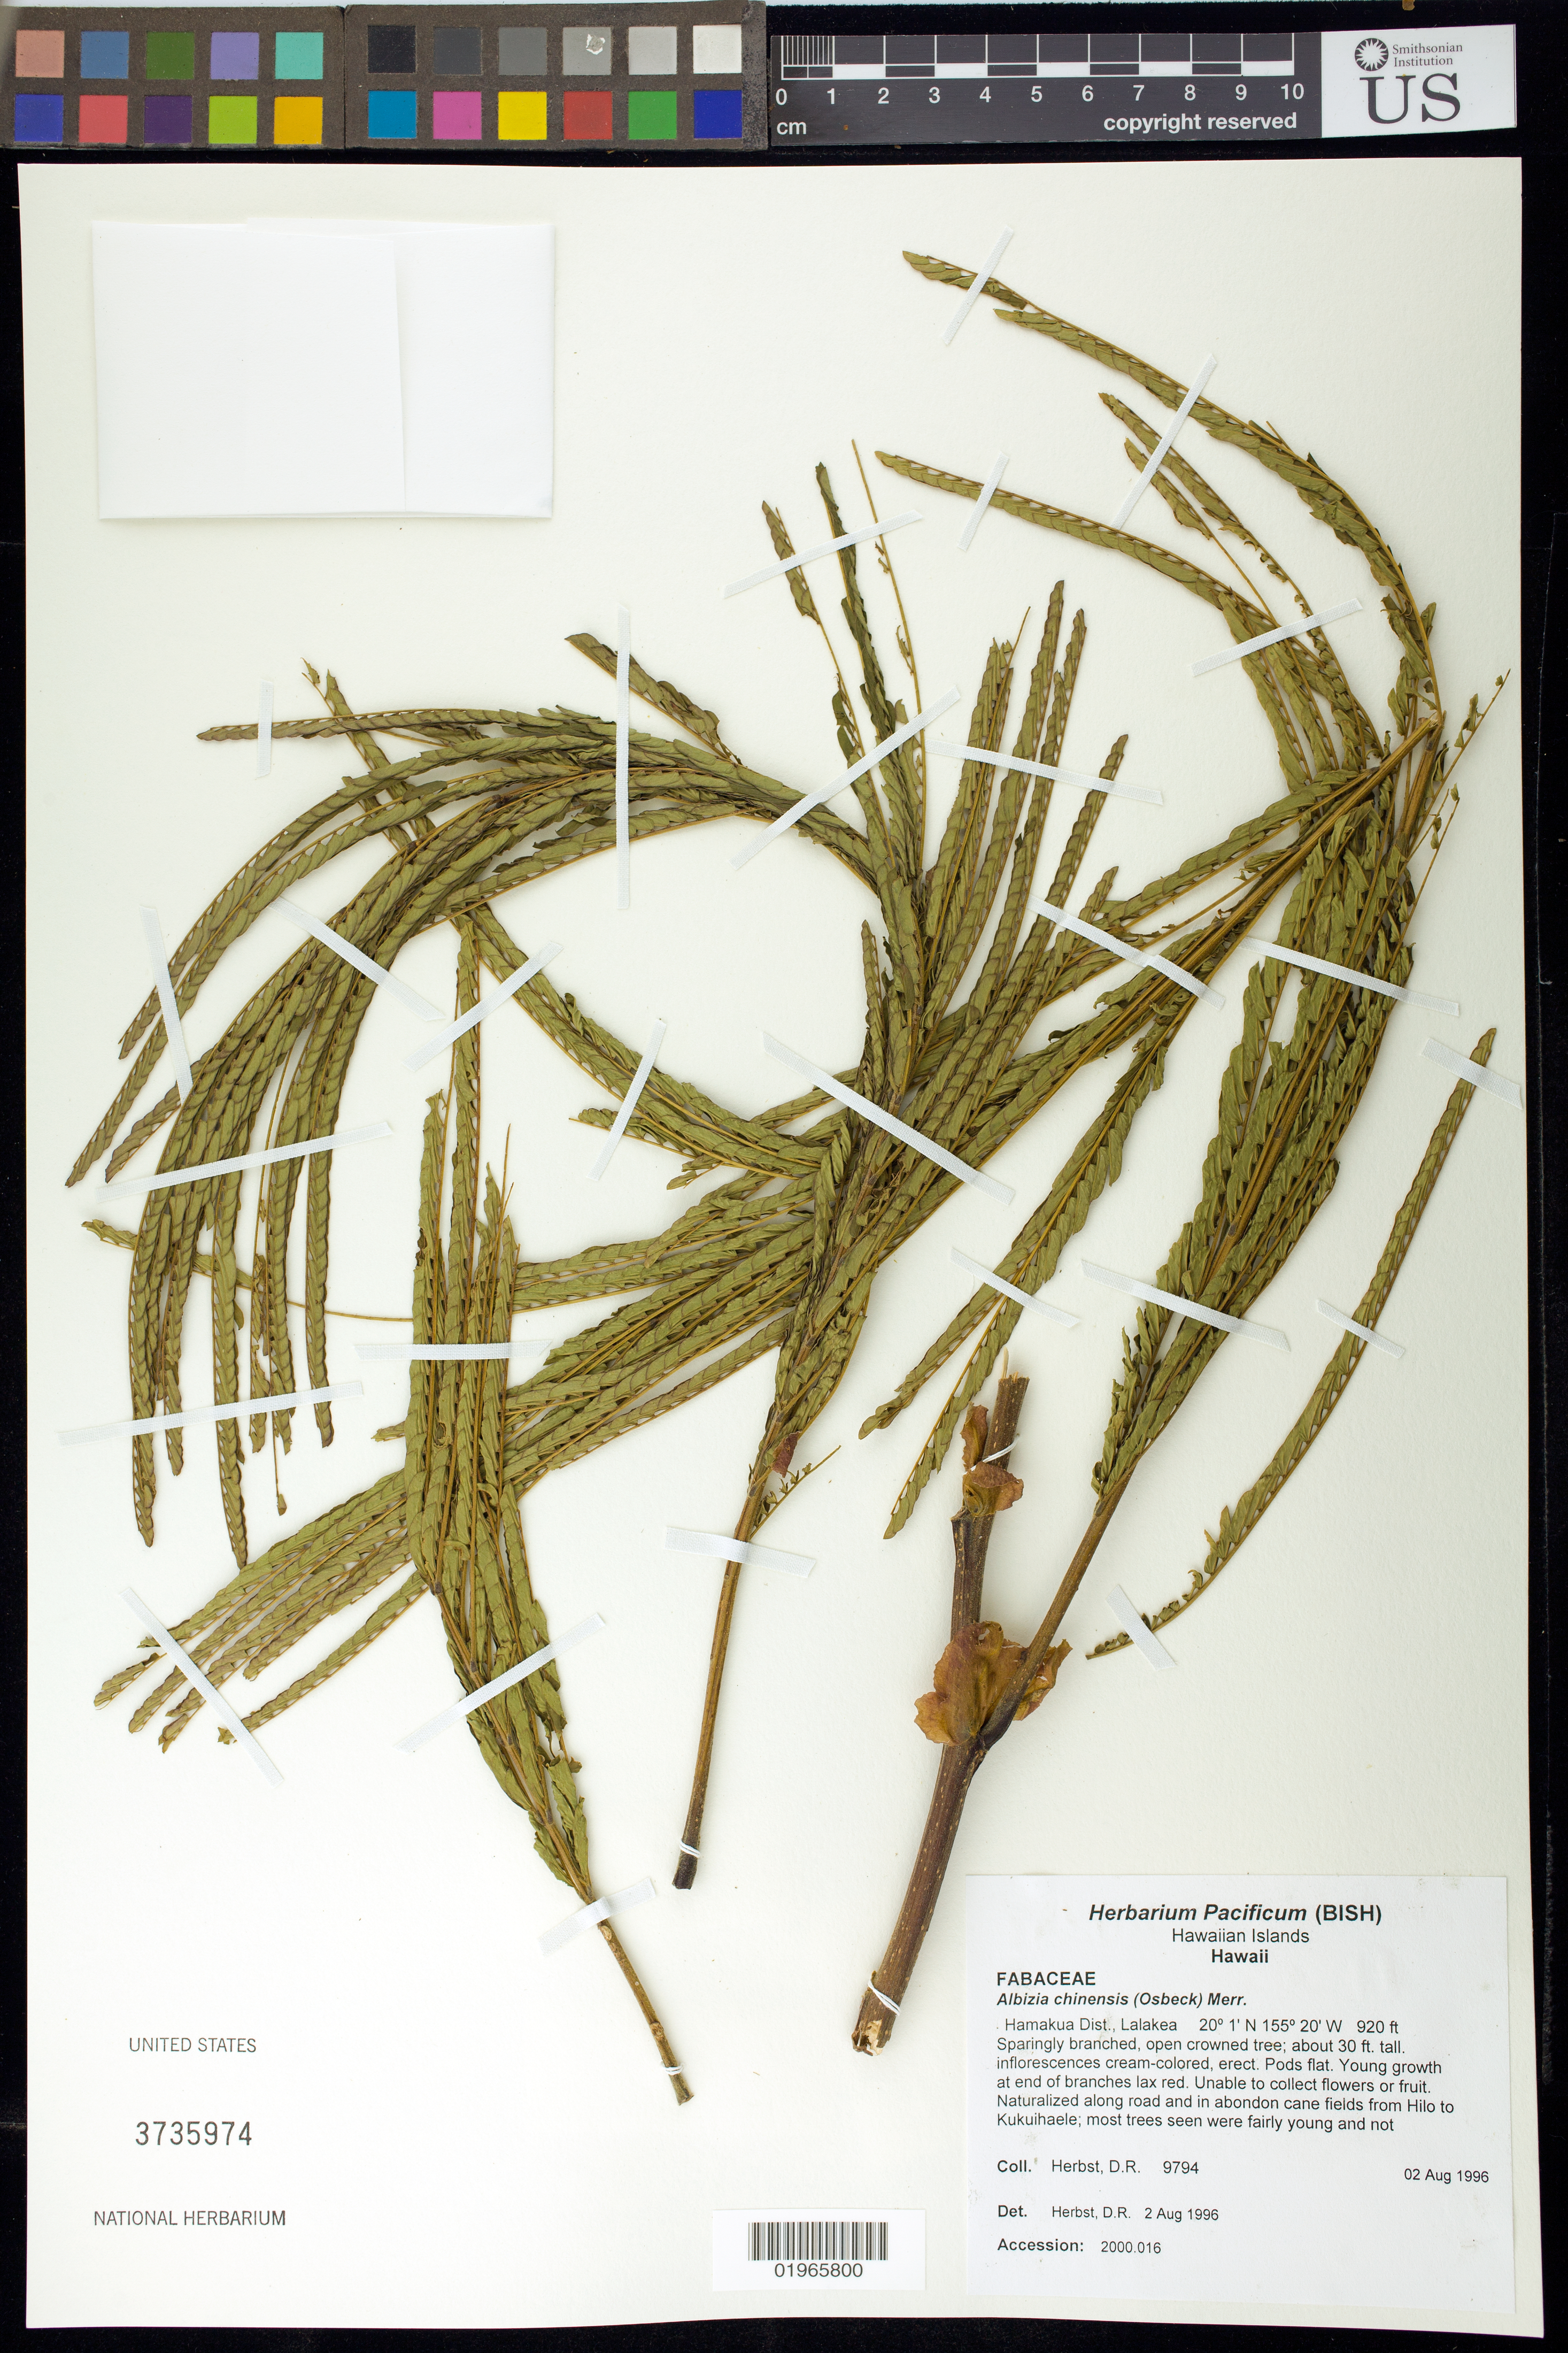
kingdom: Plantae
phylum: Tracheophyta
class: Magnoliopsida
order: Fabales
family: Fabaceae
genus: Albizia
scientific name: Albizia chinensis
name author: (Osbeck) Merr.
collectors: D. R. Herbst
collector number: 9794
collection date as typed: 2 Aug 1996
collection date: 1996-08-02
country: United States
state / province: Hawaii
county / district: Hawaii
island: Hawaii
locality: Hamakua Distr., Lalakea, from Hilo to Kukuihaele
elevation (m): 280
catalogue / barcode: US 3735974